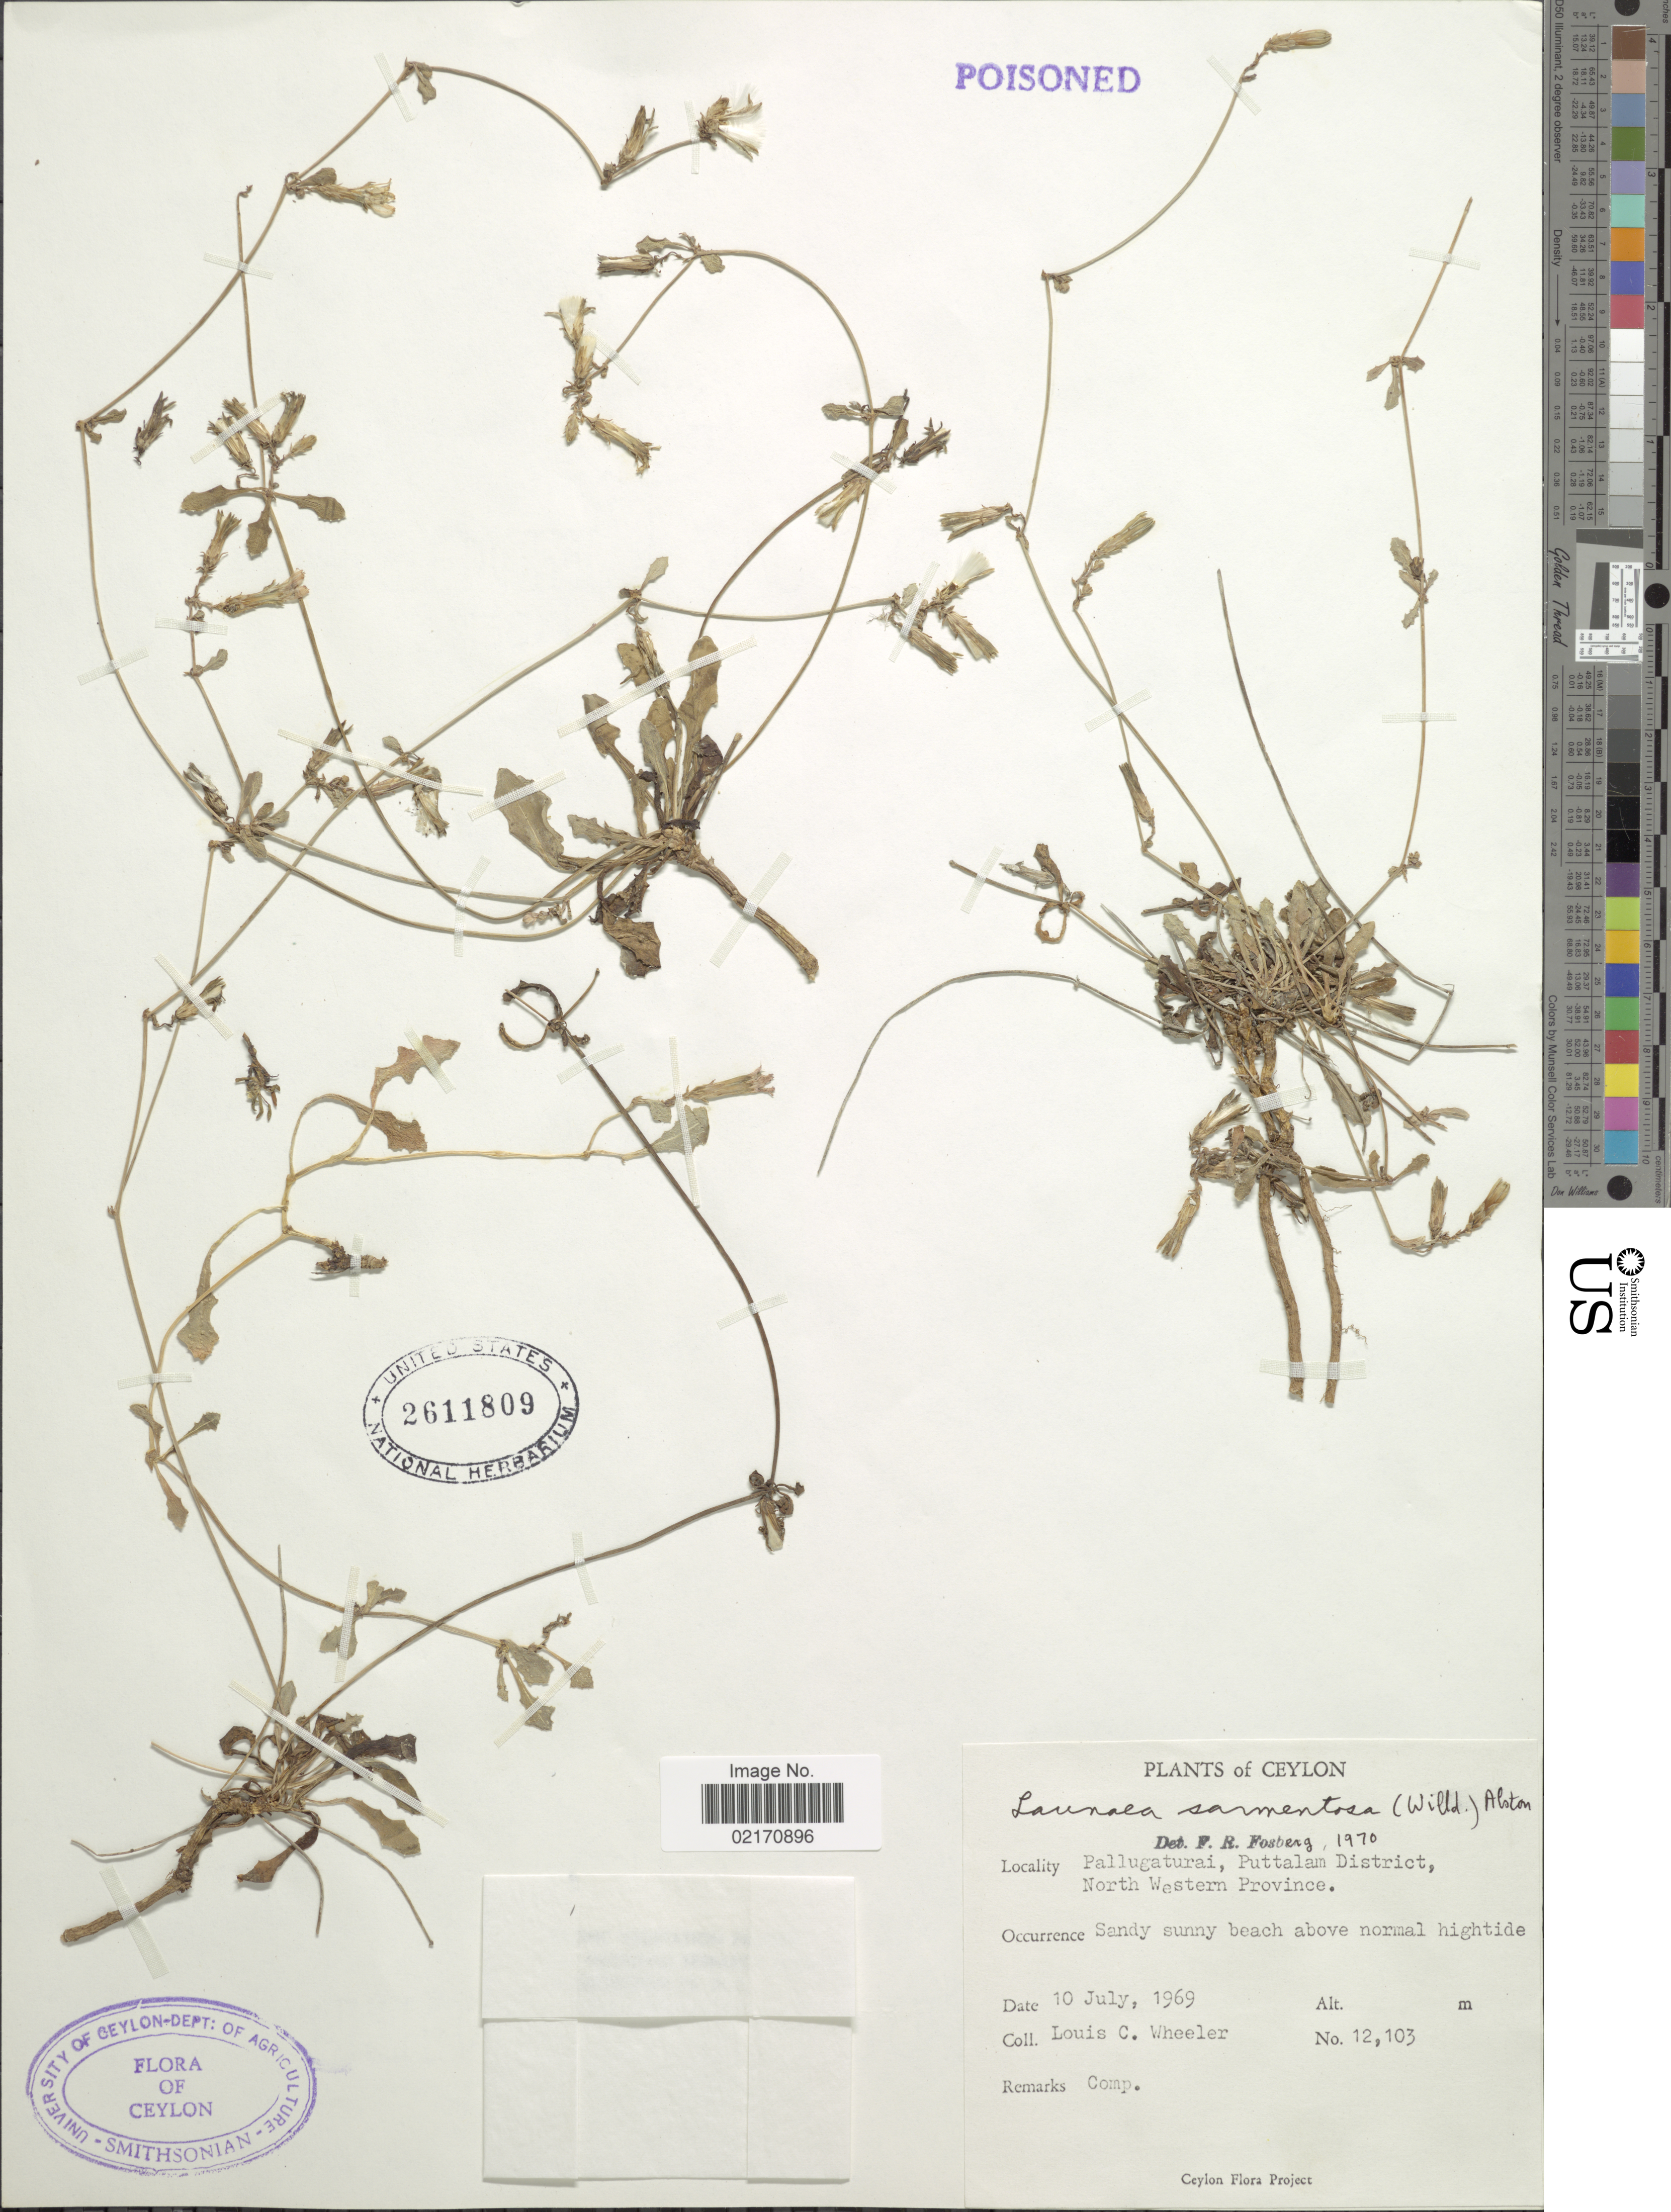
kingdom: Plantae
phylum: Tracheophyta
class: Magnoliopsida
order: Asterales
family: Asteraceae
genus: Launaea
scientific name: Launaea sarmentosa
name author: (Willd.) Kuntze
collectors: L. C. Wheeler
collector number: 12103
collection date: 1969-07-10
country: Sri Lanka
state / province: North Western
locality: Ceylon, Pallugaturai, Puttalam District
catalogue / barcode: US 2611809